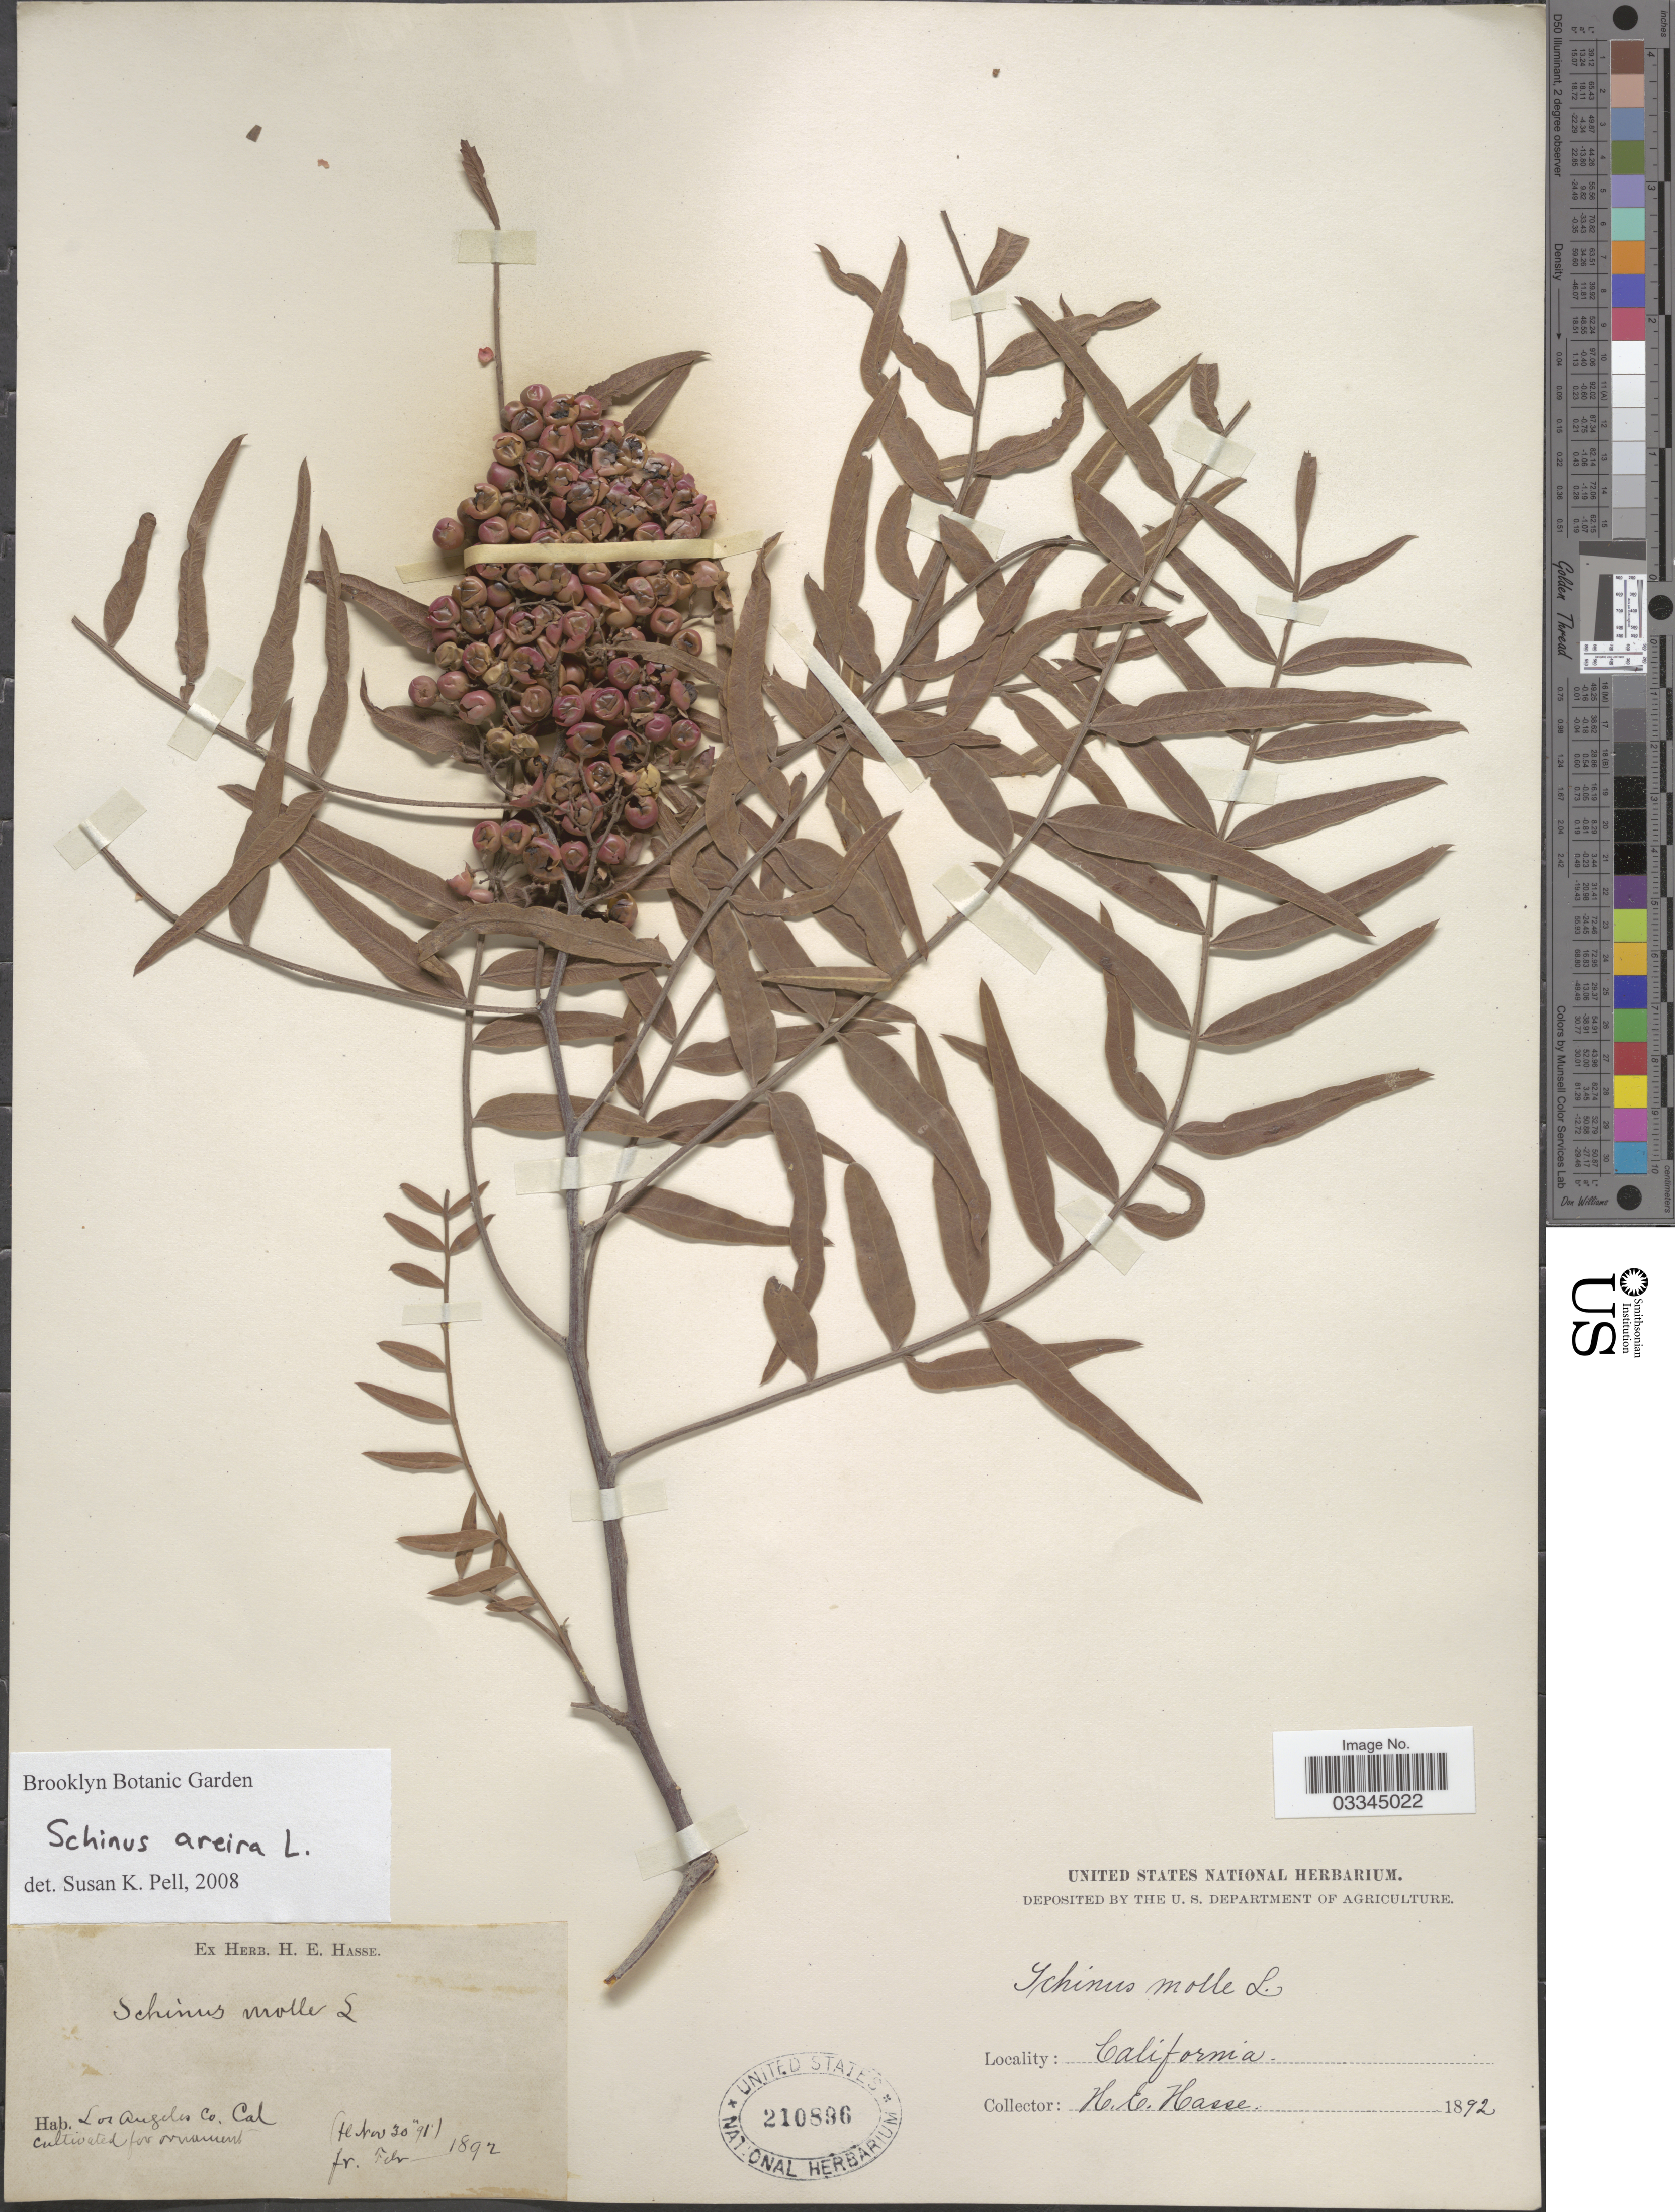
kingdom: Plantae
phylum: Tracheophyta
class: Magnoliopsida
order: Sapindales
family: Anacardiaceae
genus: Schinus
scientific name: Schinus areira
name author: L.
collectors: H. E. Hasse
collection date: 1891-11-30/1892-02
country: United States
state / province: California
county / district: Los Angeles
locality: Los Angeles Co.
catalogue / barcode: US 210896